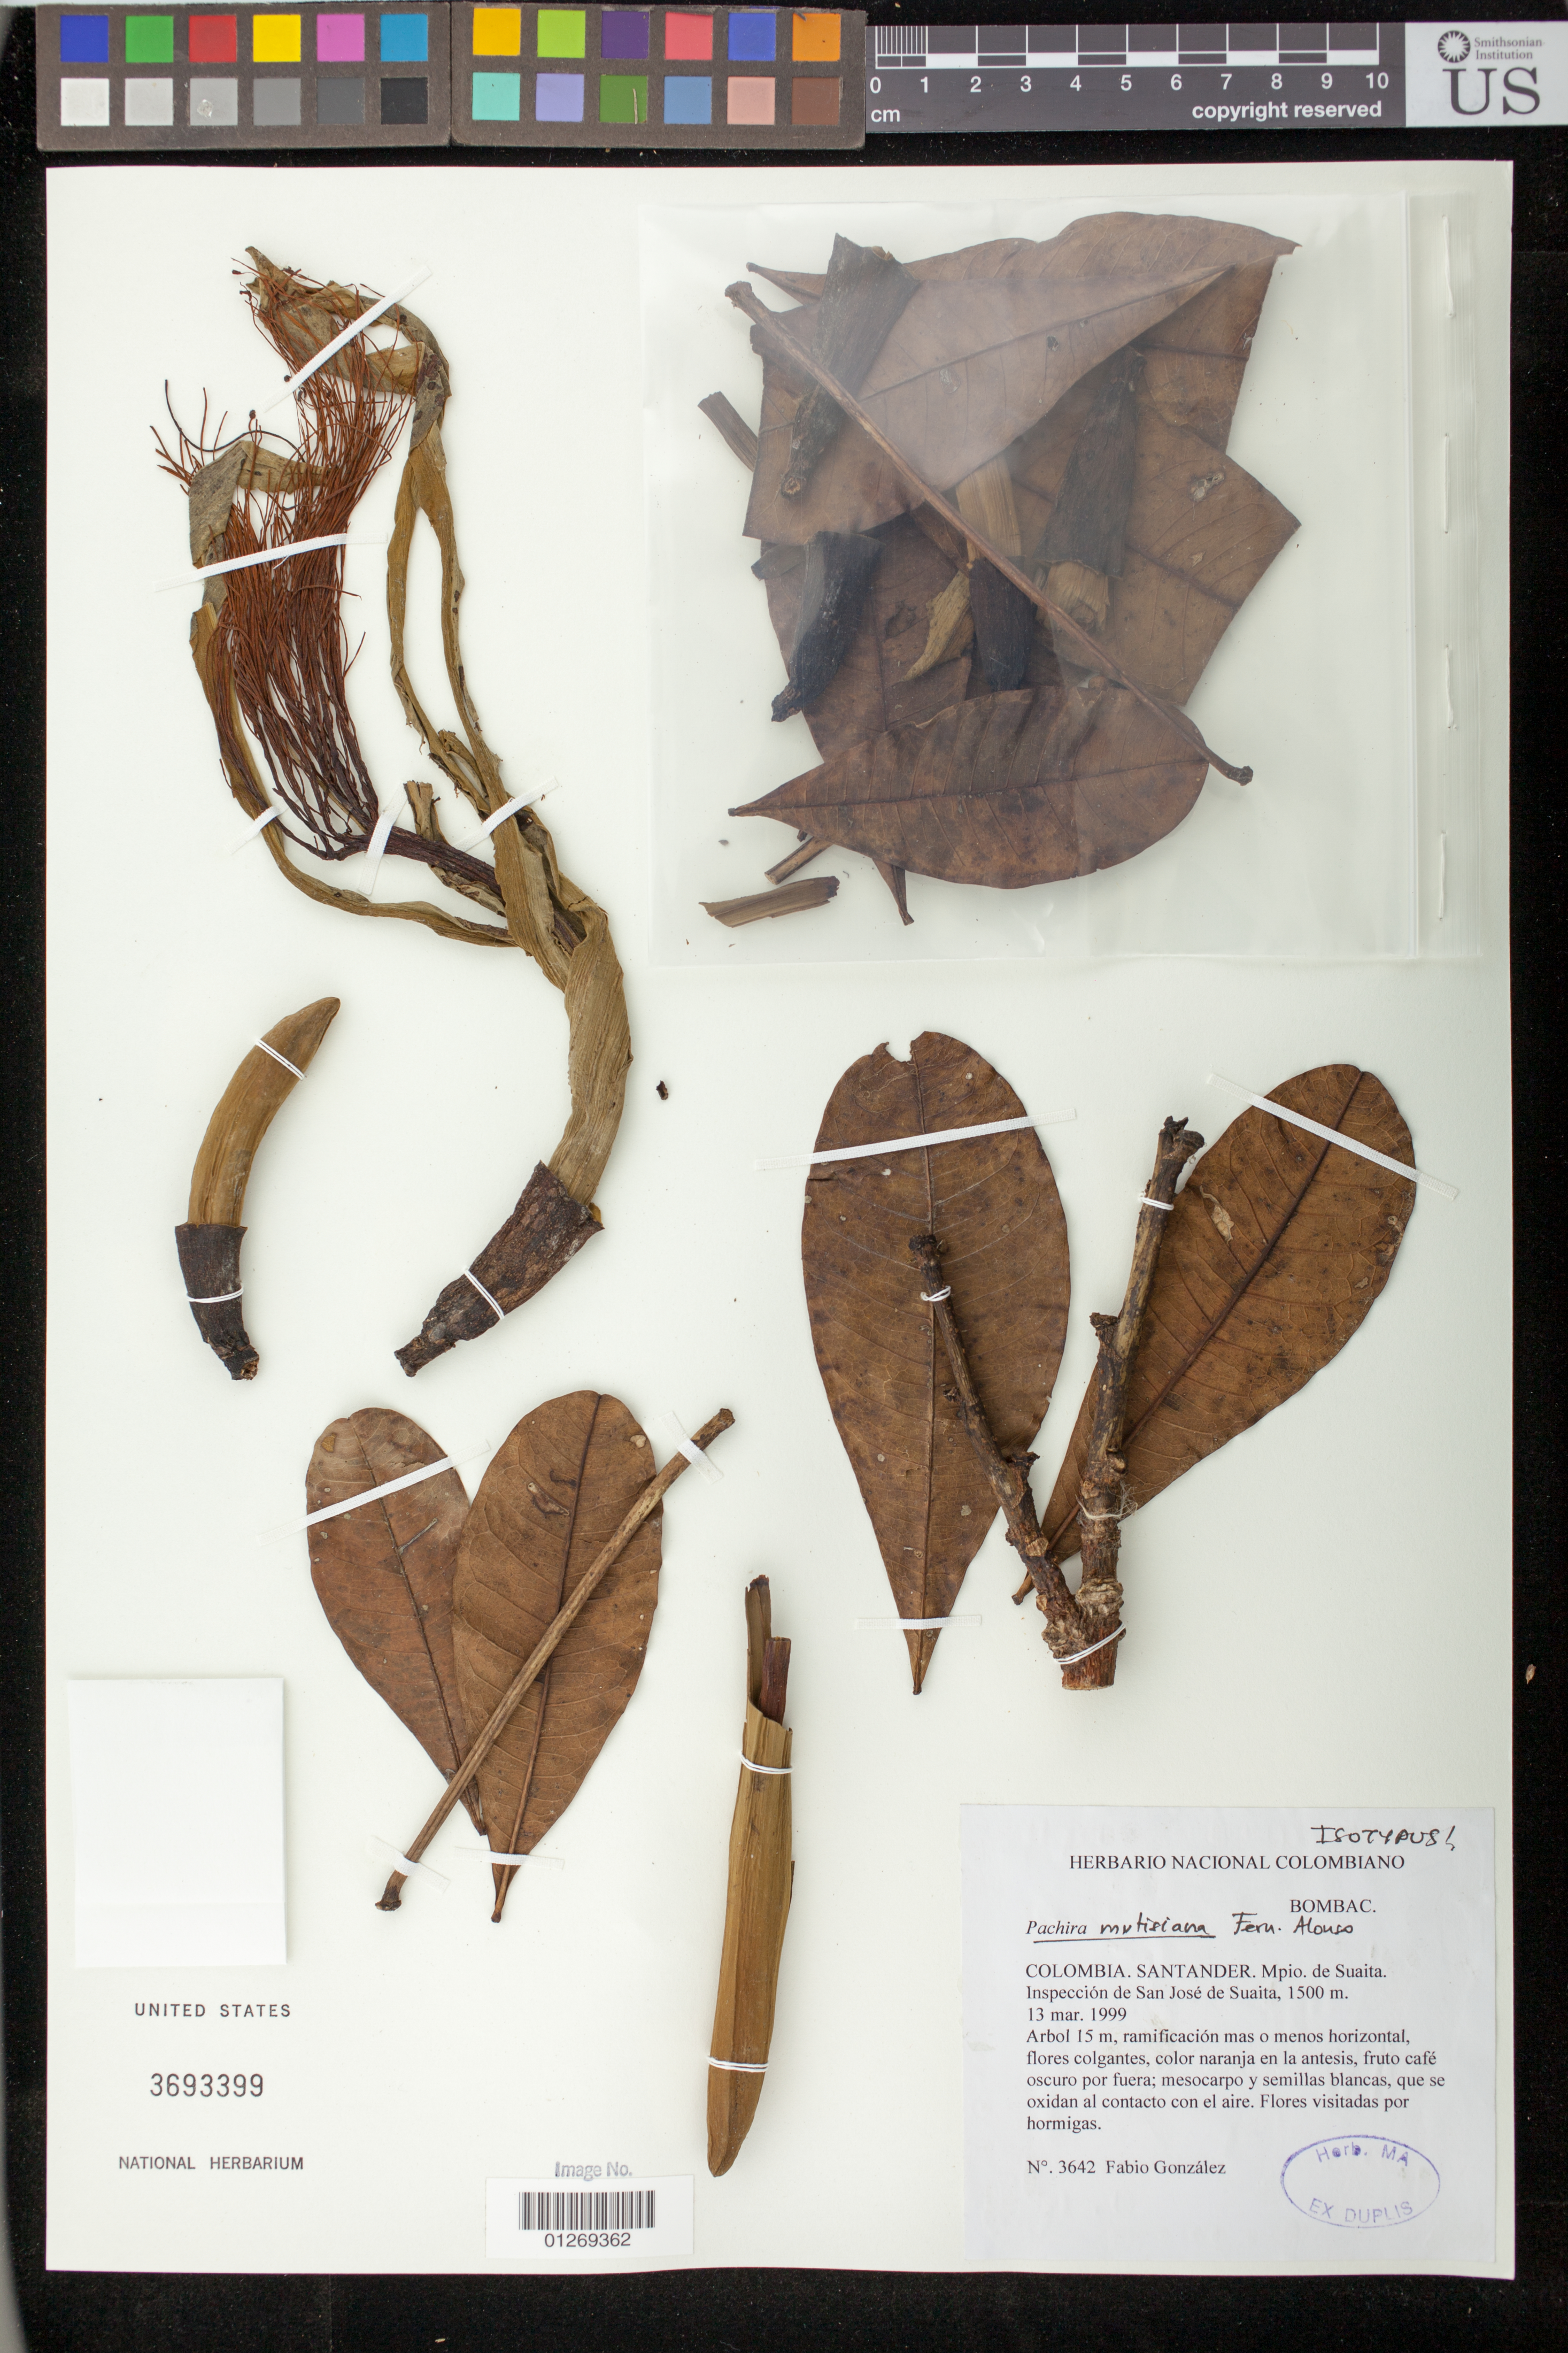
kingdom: Plantae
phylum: Tracheophyta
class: Magnoliopsida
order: Malvales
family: Malvaceae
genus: Pachira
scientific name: Pachira mutisiana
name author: Fern. Alonso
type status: Isotype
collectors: F. González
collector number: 3642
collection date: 1999-03-13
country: Colombia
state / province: Santander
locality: Santander. Mpio. de Suaita. Inspección de San José de Suaita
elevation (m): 1500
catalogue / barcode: US 3693399